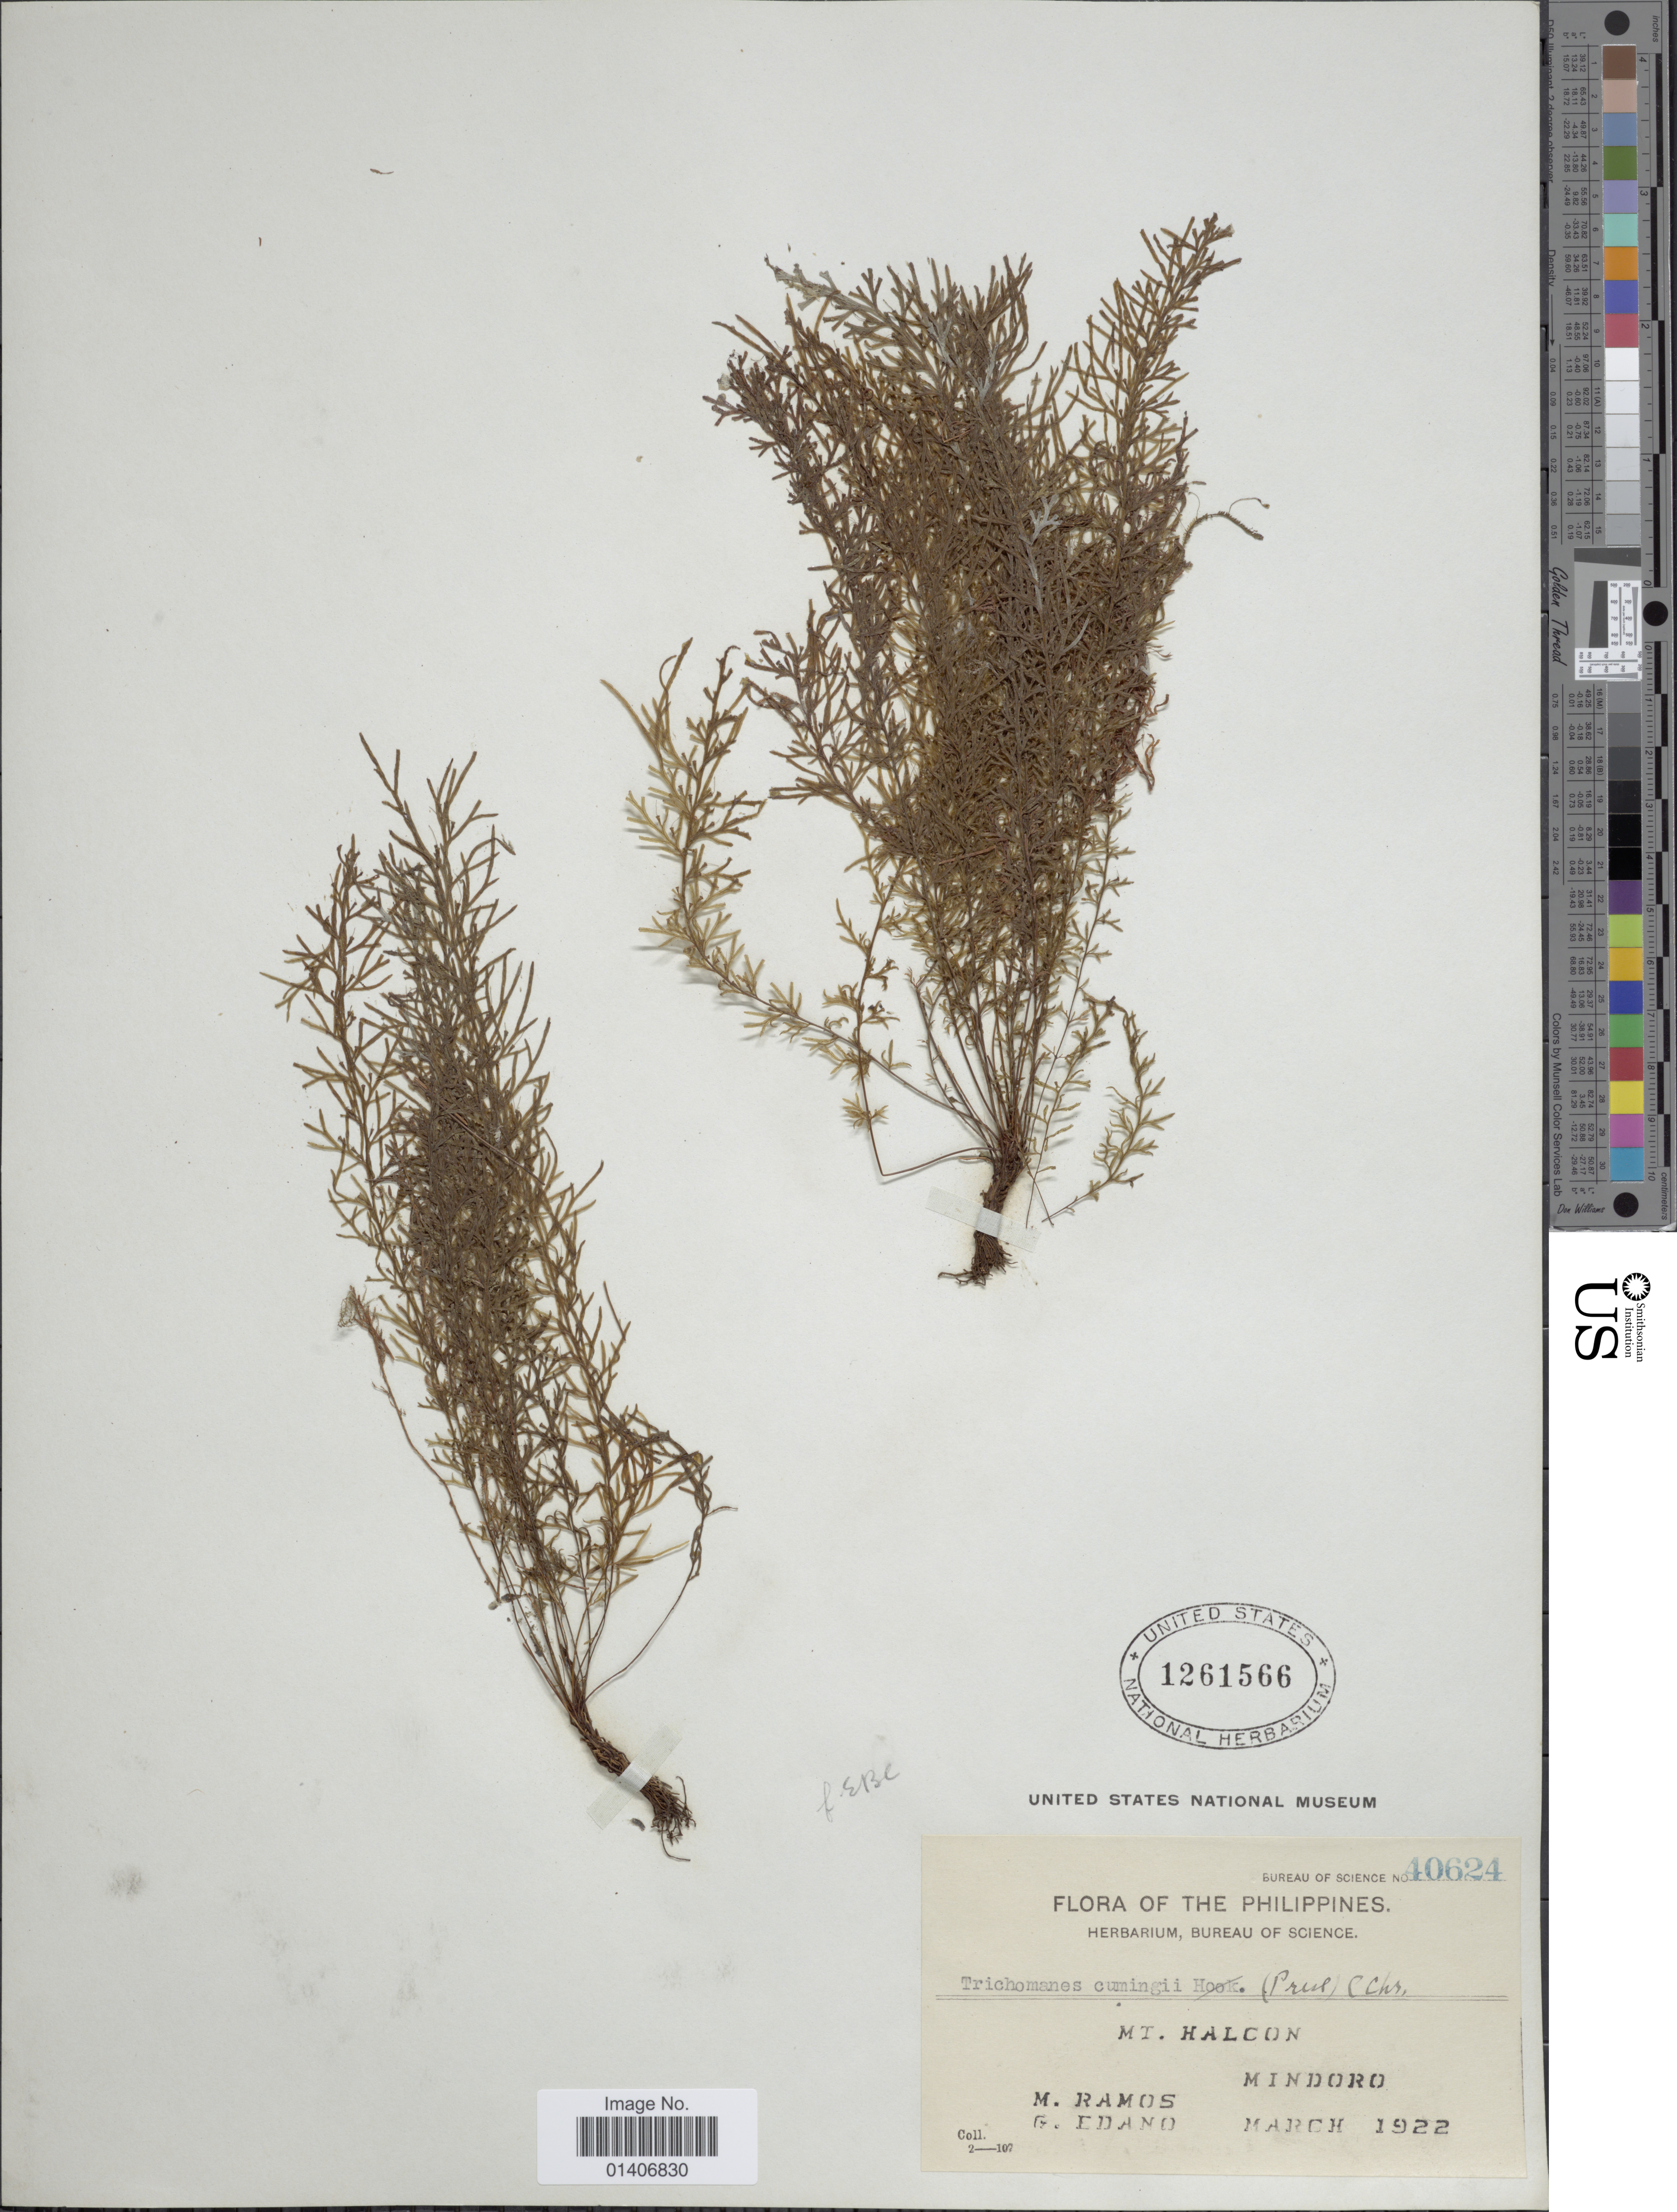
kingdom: Plantae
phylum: Tracheophyta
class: Polypodiopsida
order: Hymenophyllales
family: Hymenophyllaceae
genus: Abrodictyum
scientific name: Abrodictyum cumingii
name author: C. Presl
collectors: M. Ramos & G. Edaño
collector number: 40624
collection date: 1922-03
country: Philippines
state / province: Mimaropa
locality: Mt Halcon, Mindoro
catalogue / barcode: US 1261566